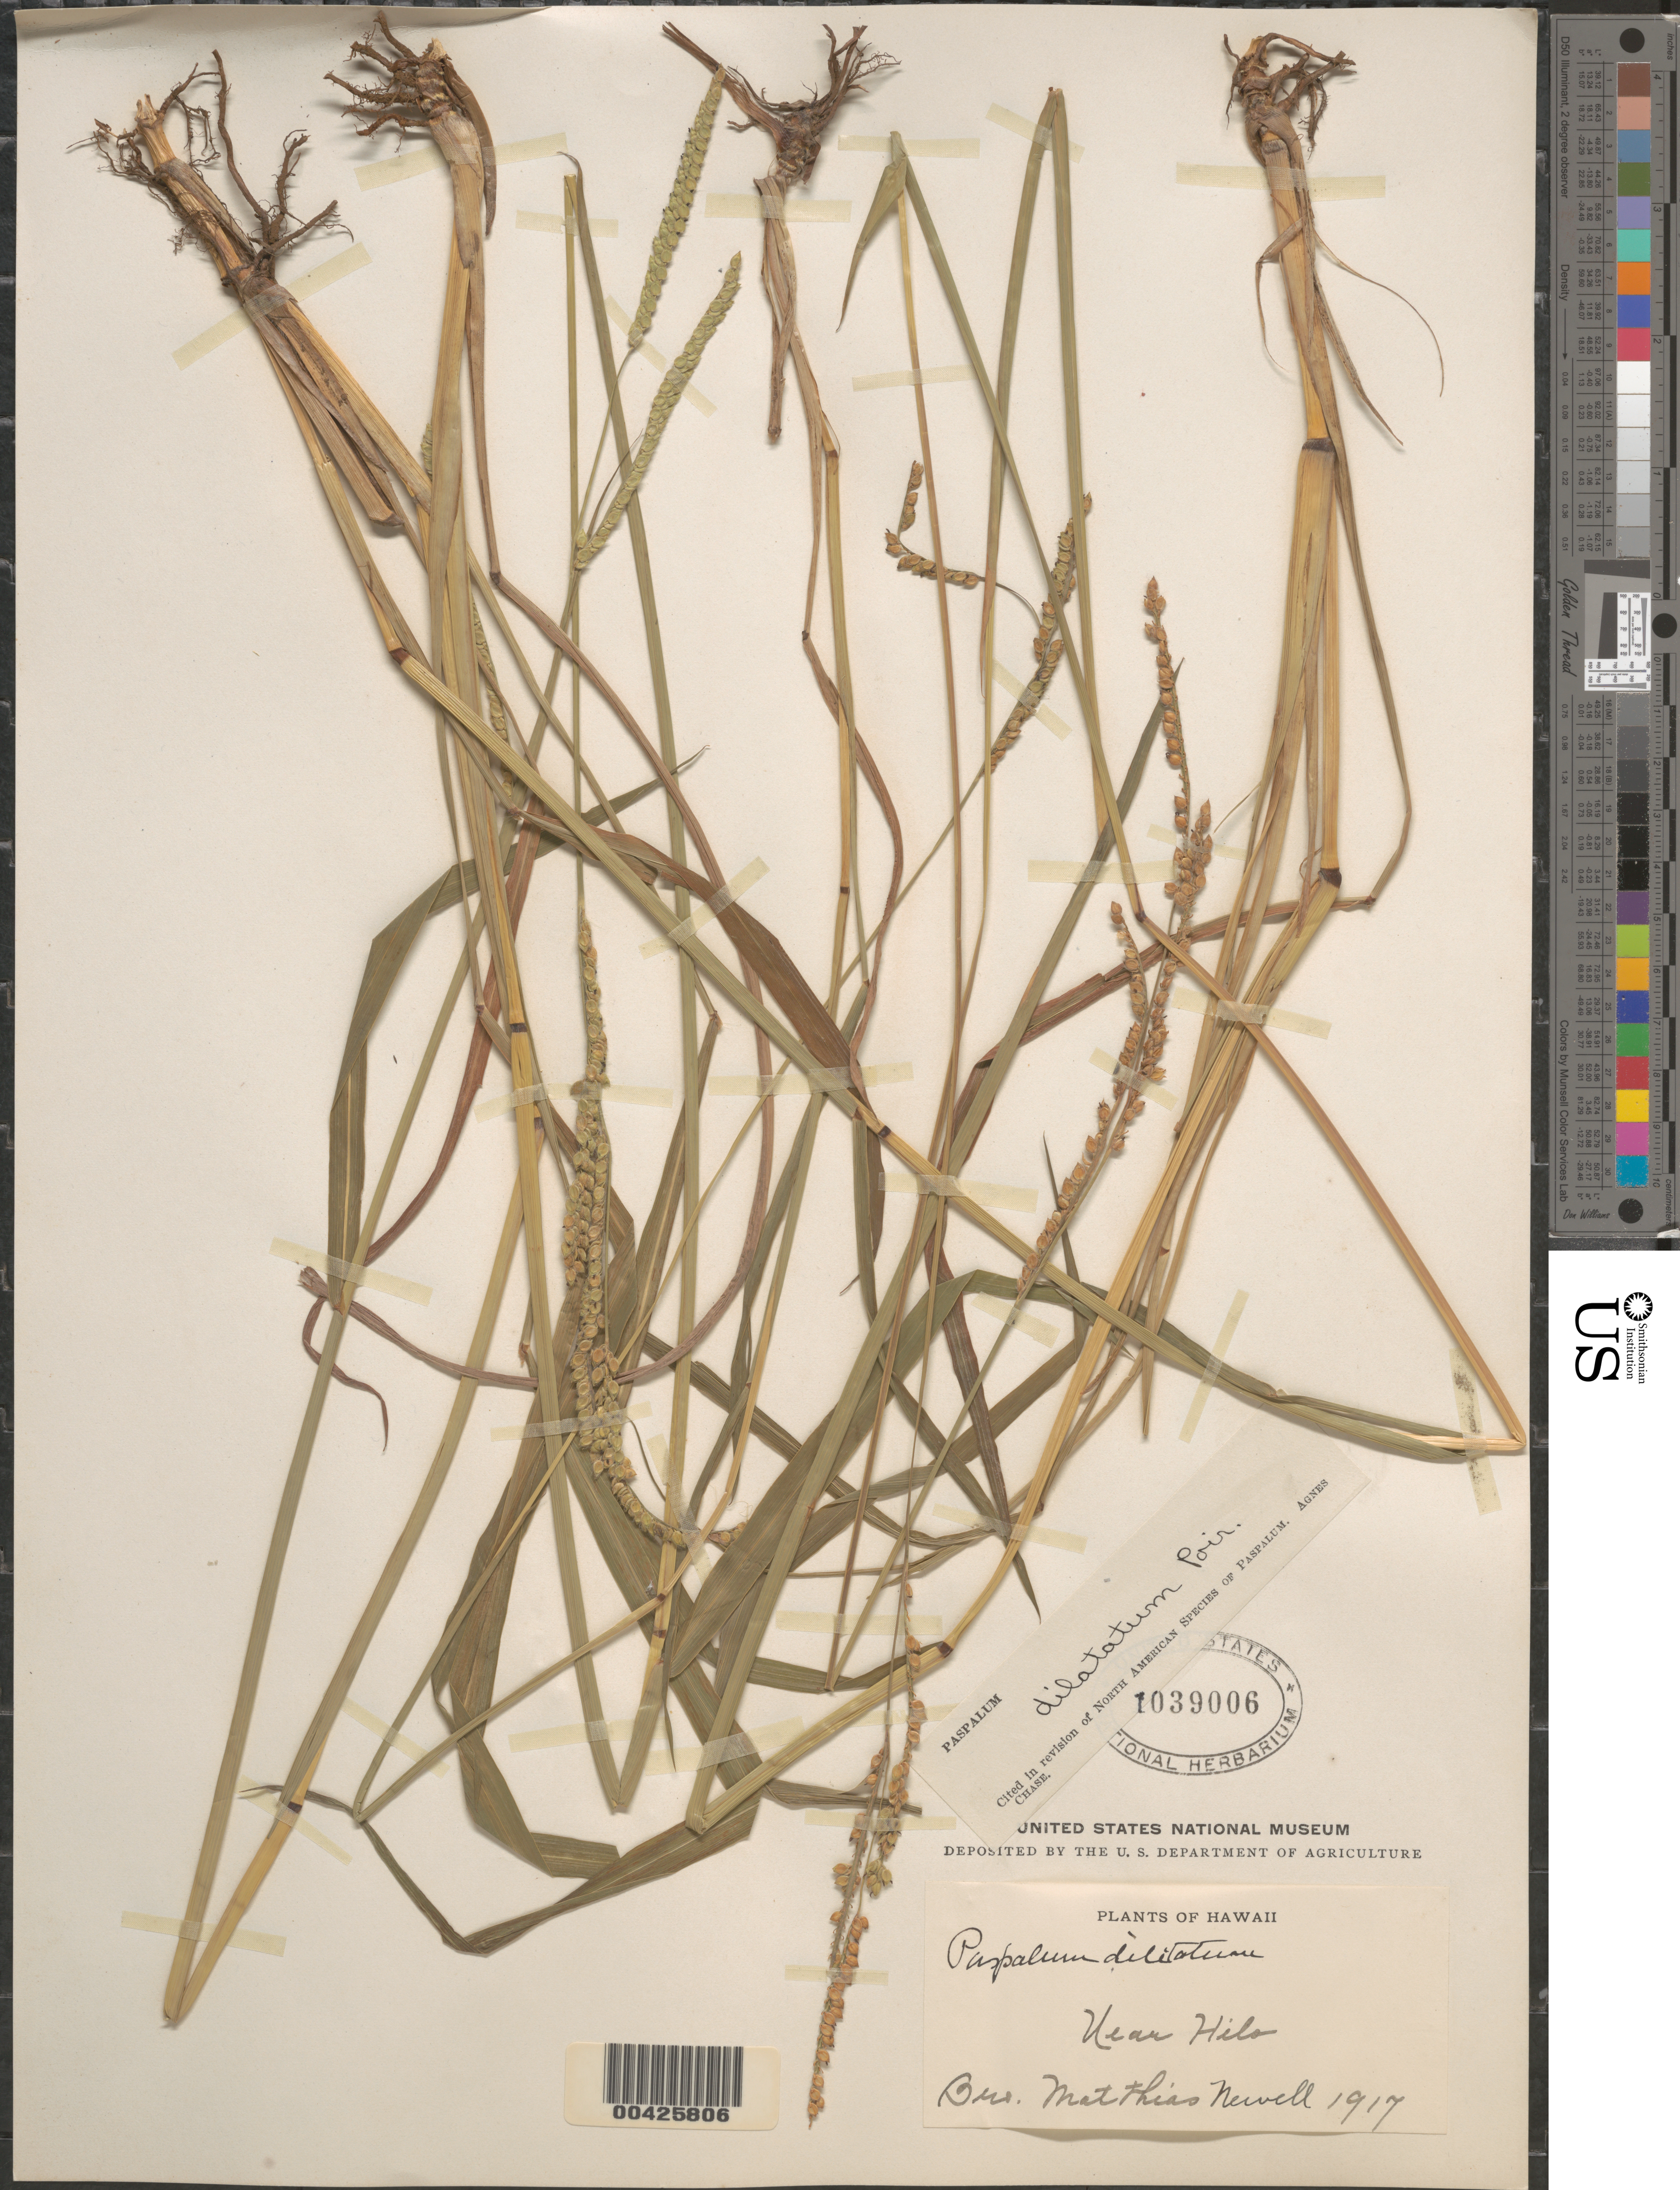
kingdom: Plantae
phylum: Tracheophyta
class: Liliopsida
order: Poales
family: Poaceae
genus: Paspalum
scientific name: Paspalum dilatatum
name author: Poir. in Lam.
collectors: B. Matthias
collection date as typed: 1917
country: United States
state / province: Hawaii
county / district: Hawaii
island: Hawaii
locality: Near Hilo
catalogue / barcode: US 1039006